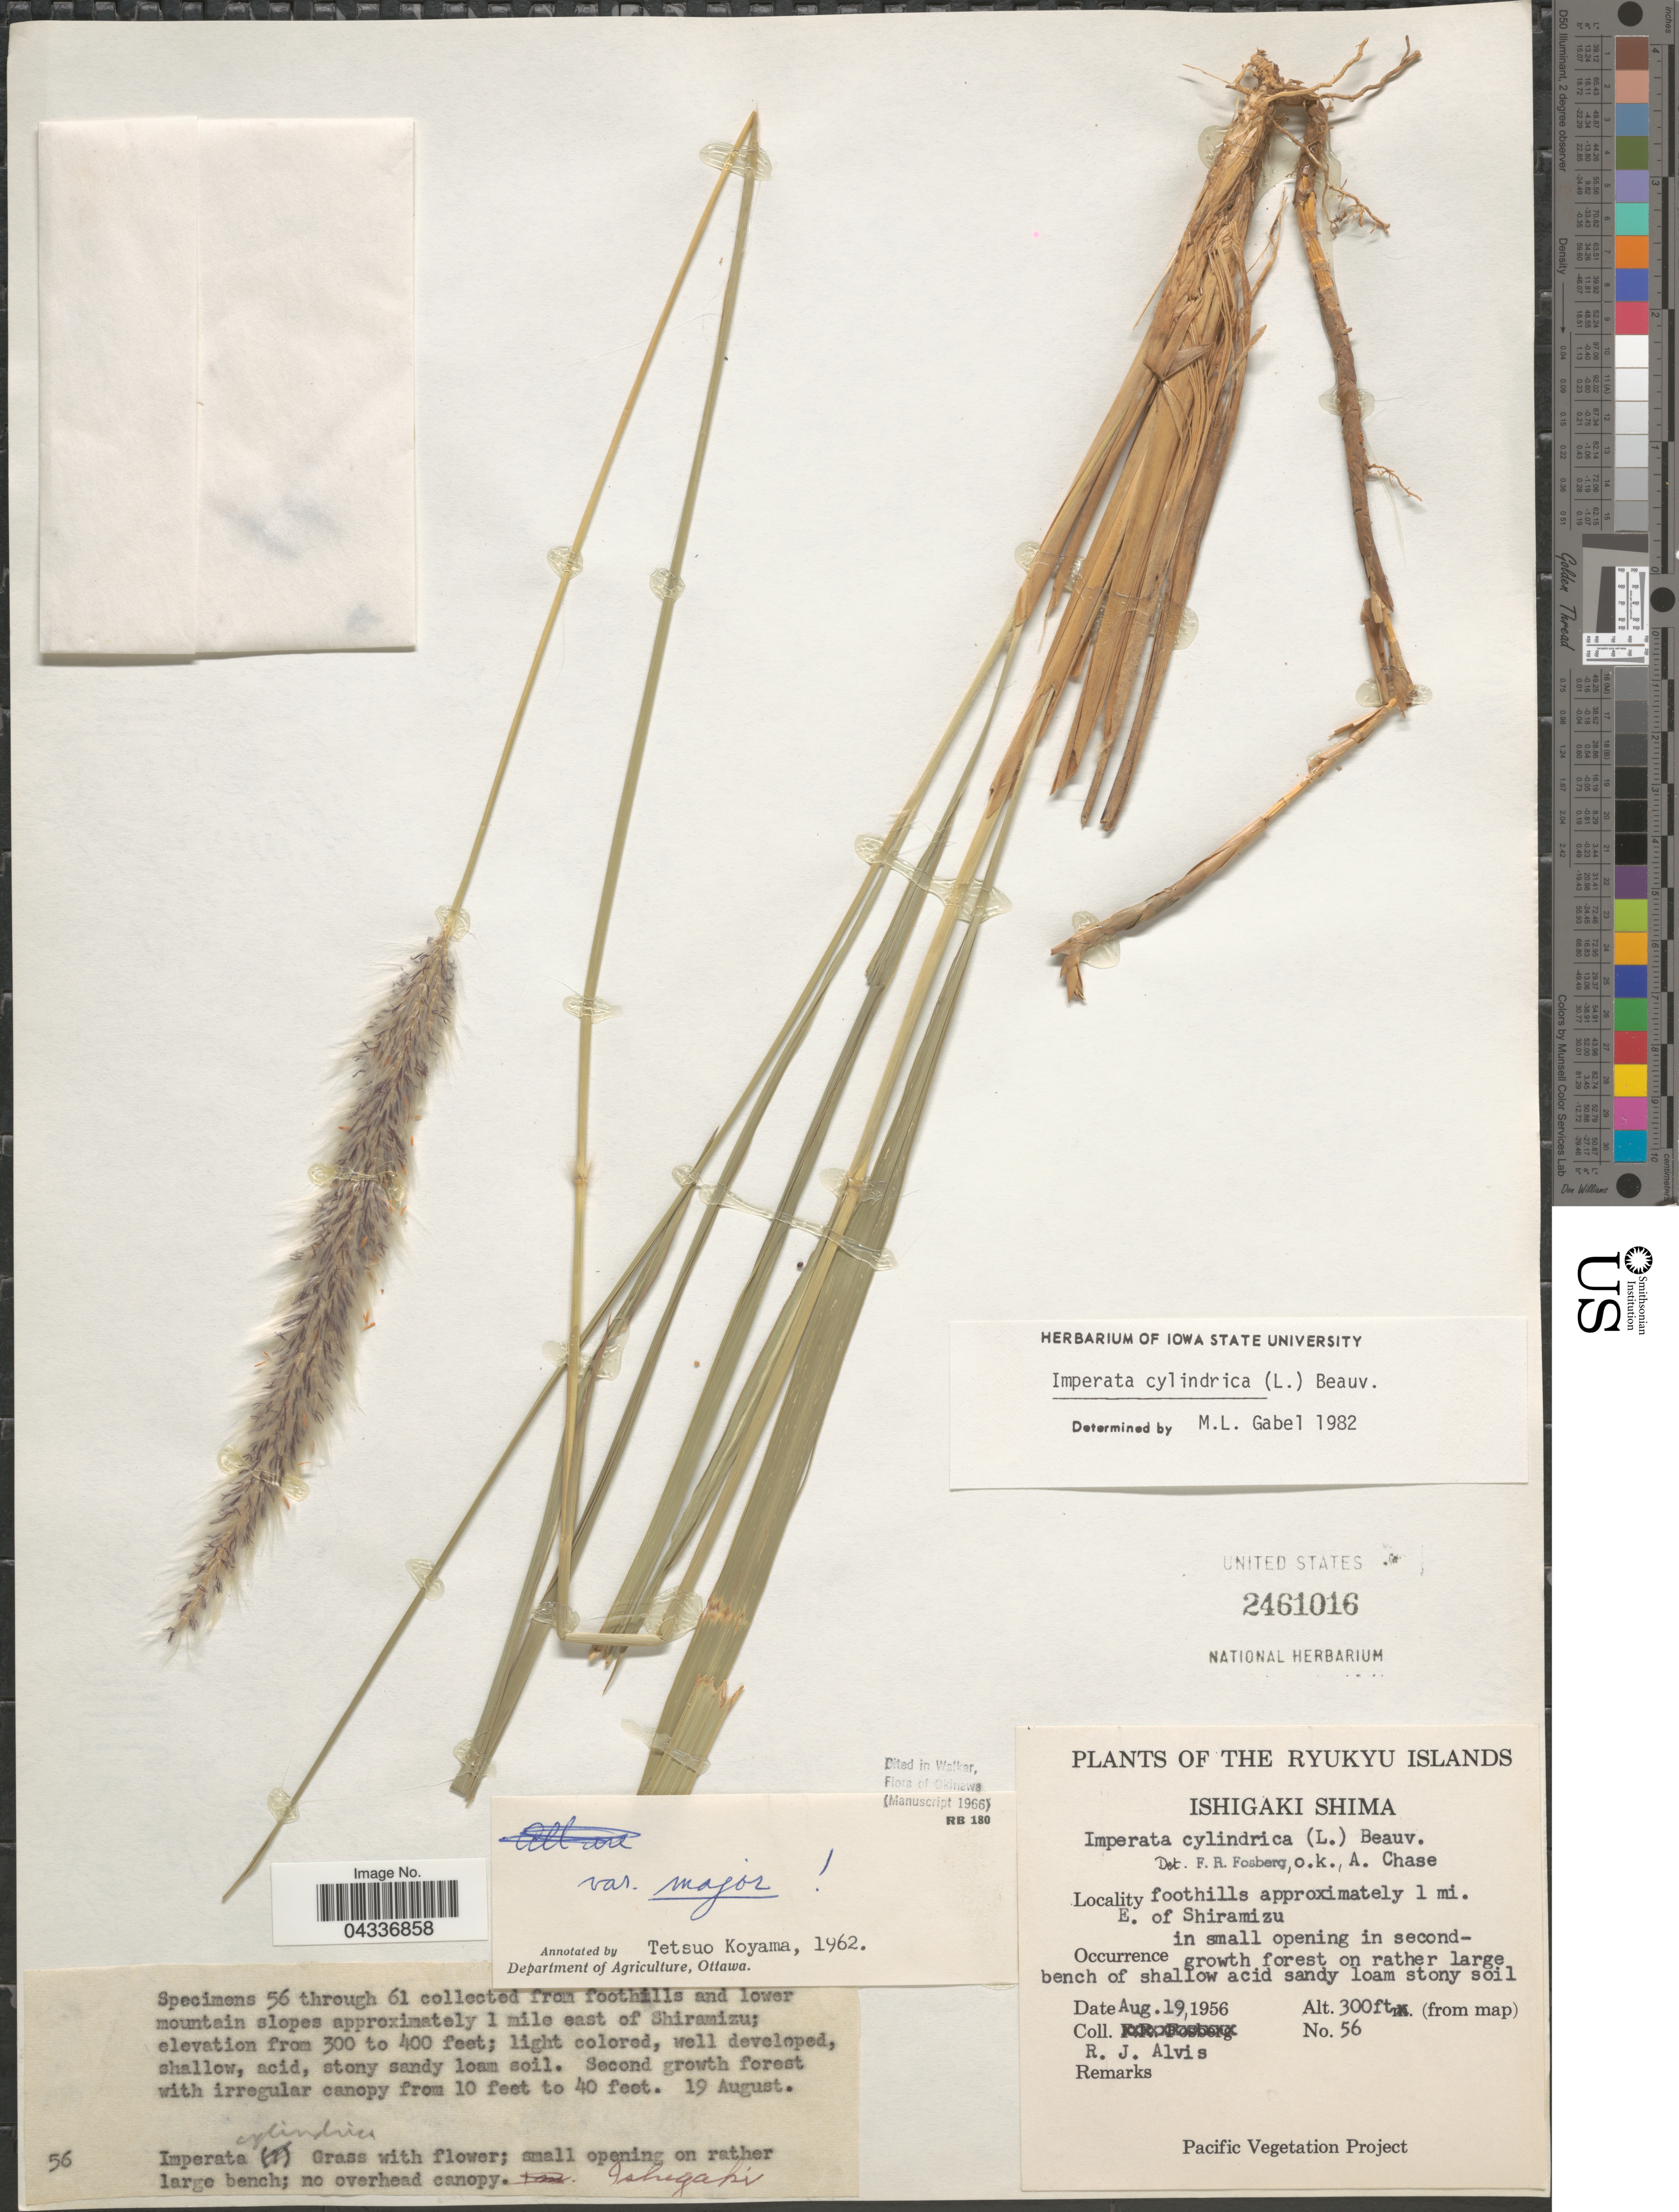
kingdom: Plantae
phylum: Tracheophyta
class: Liliopsida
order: Poales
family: Poaceae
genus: Imperata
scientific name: Imperata cylindrica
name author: (L.) P. Beauv.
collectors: R. Alvis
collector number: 56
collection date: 1956-08-19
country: Japan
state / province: Okinawa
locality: The Ryukyu Islands. Ishigaki Shima. Foothills approximately 1 mi. E. of Shiramizu.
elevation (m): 91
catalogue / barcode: US 2461016